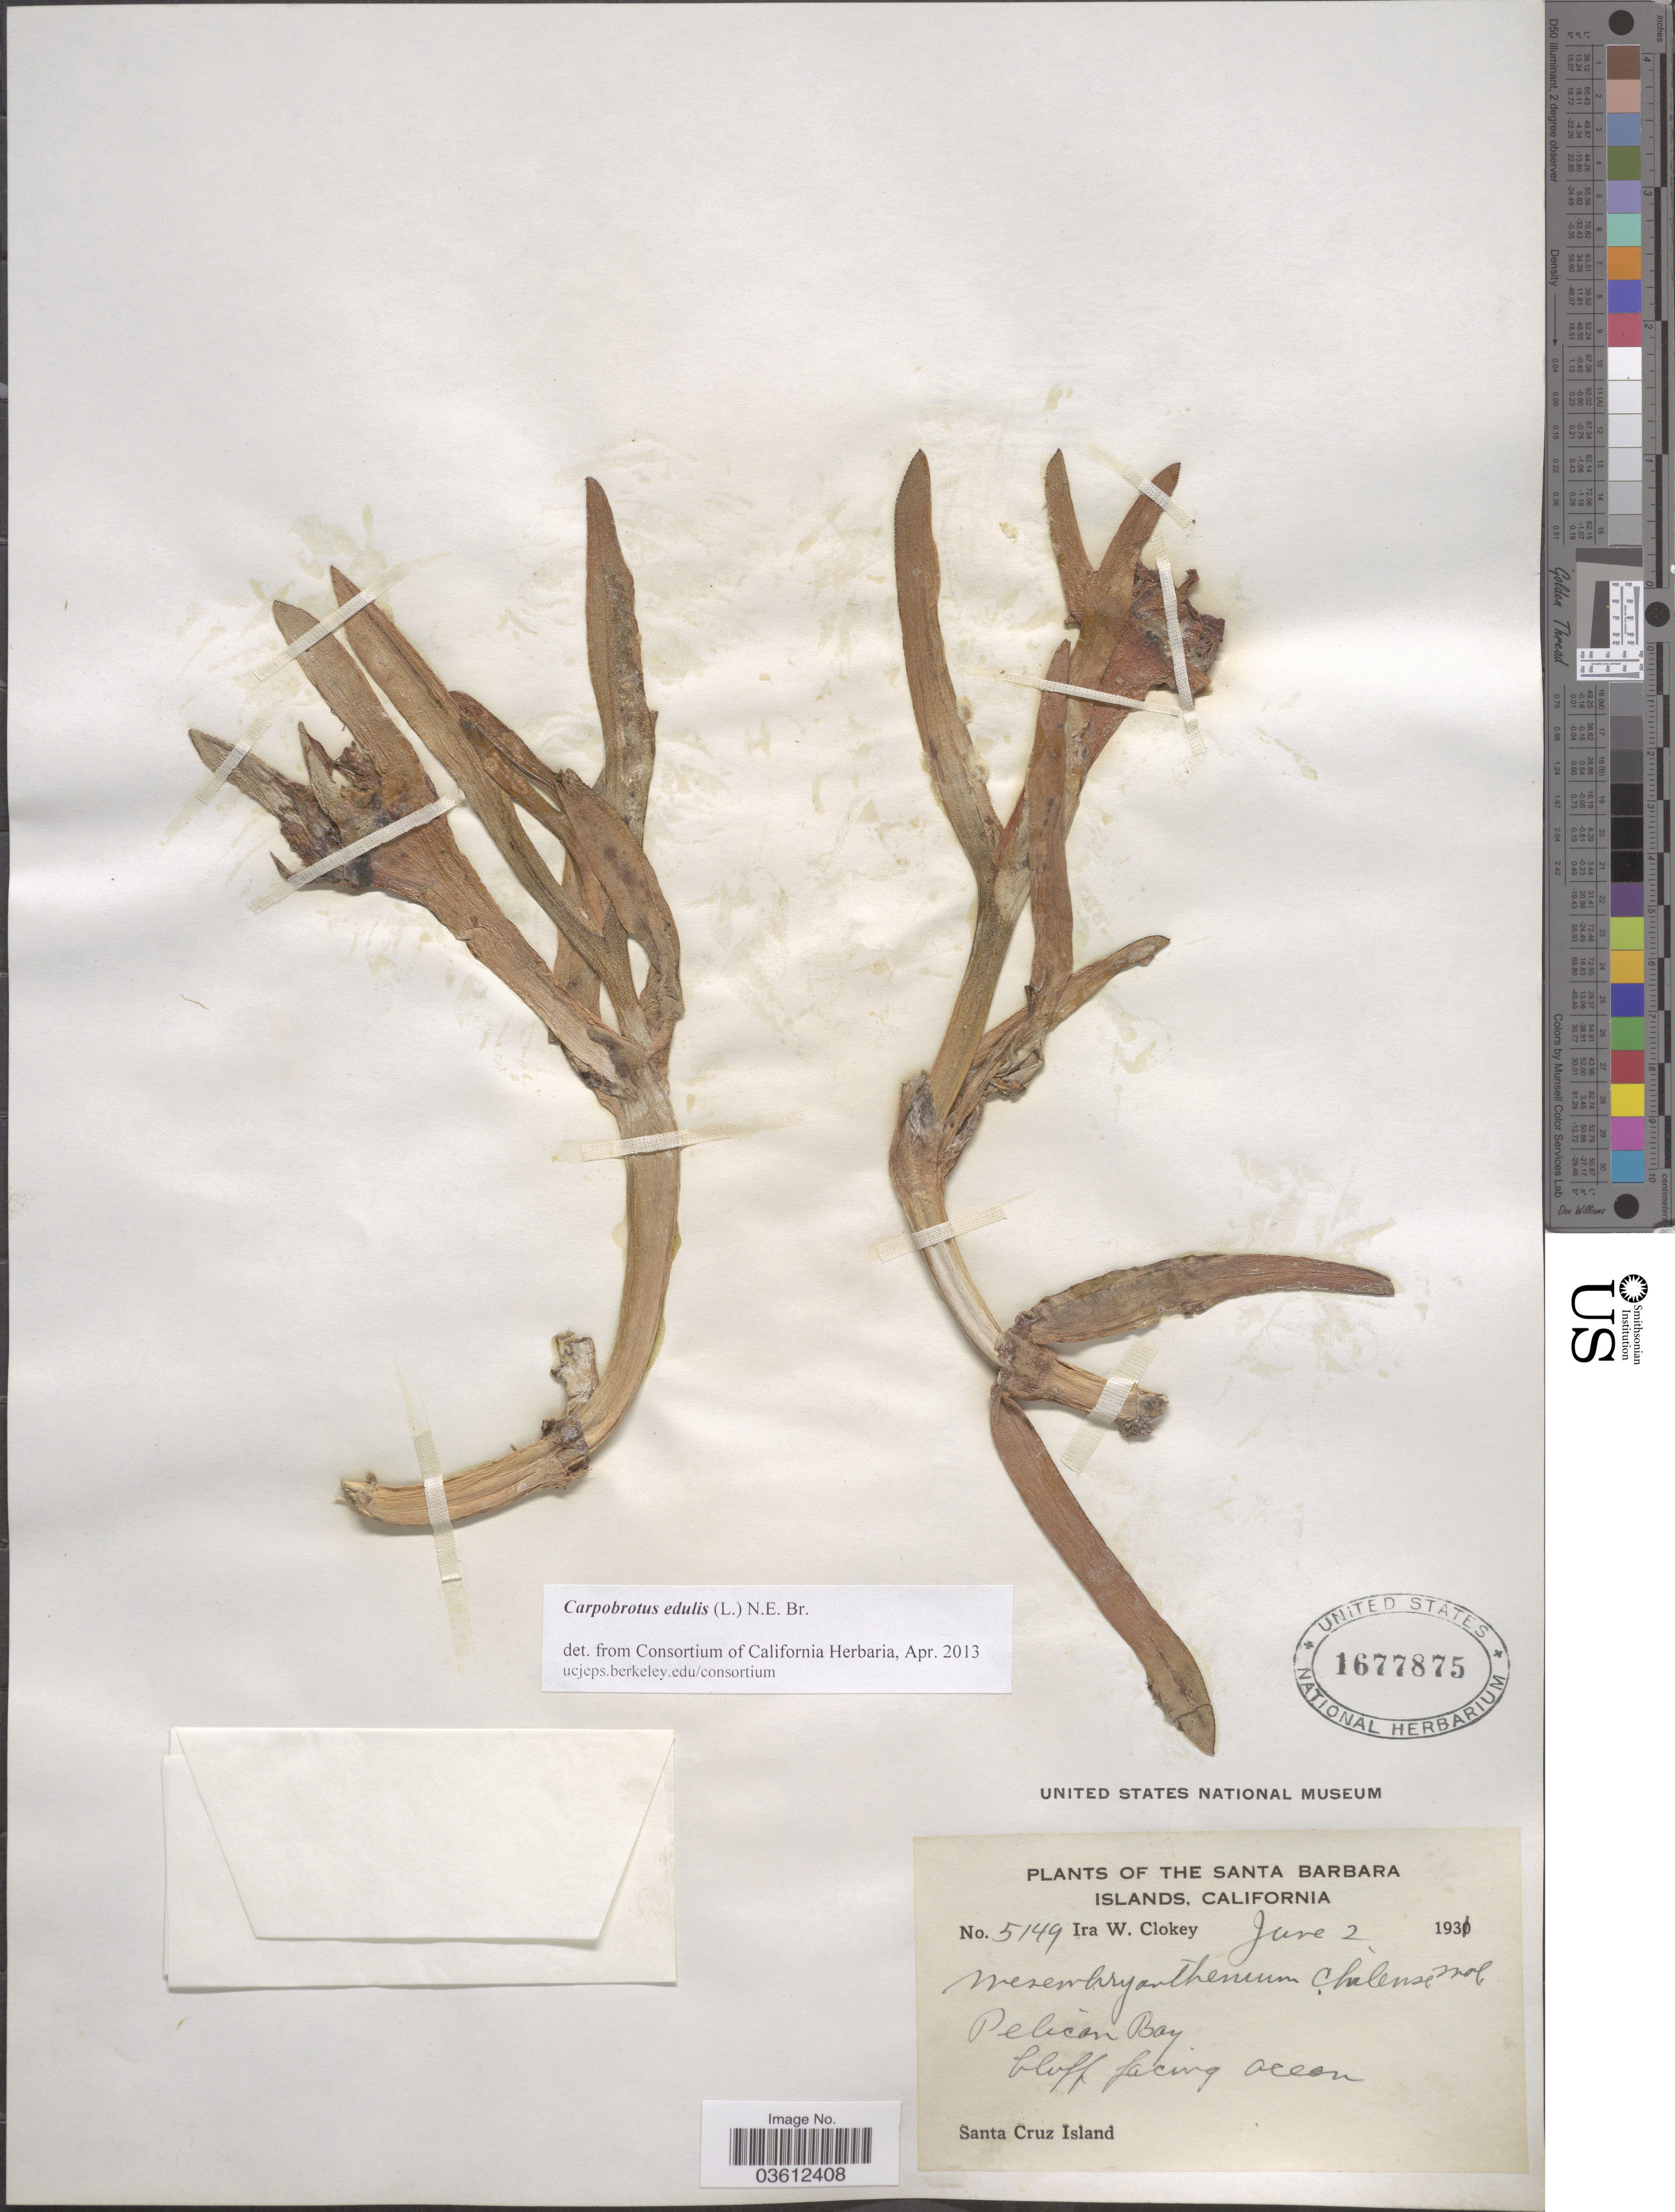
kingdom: Plantae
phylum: Tracheophyta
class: Magnoliopsida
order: Caryophyllales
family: Aizoaceae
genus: Carpobrotus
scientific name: Carpobrotus edulis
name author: (L.) N.E. Br.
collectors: I. W. Clokey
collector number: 5149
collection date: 1931-06-02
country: United States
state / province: California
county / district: Santa Barbara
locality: The Santa Barbara Islands. Pelican Bay. Bluff facing ocean. Santa Cruz Island.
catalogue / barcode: US 1677875